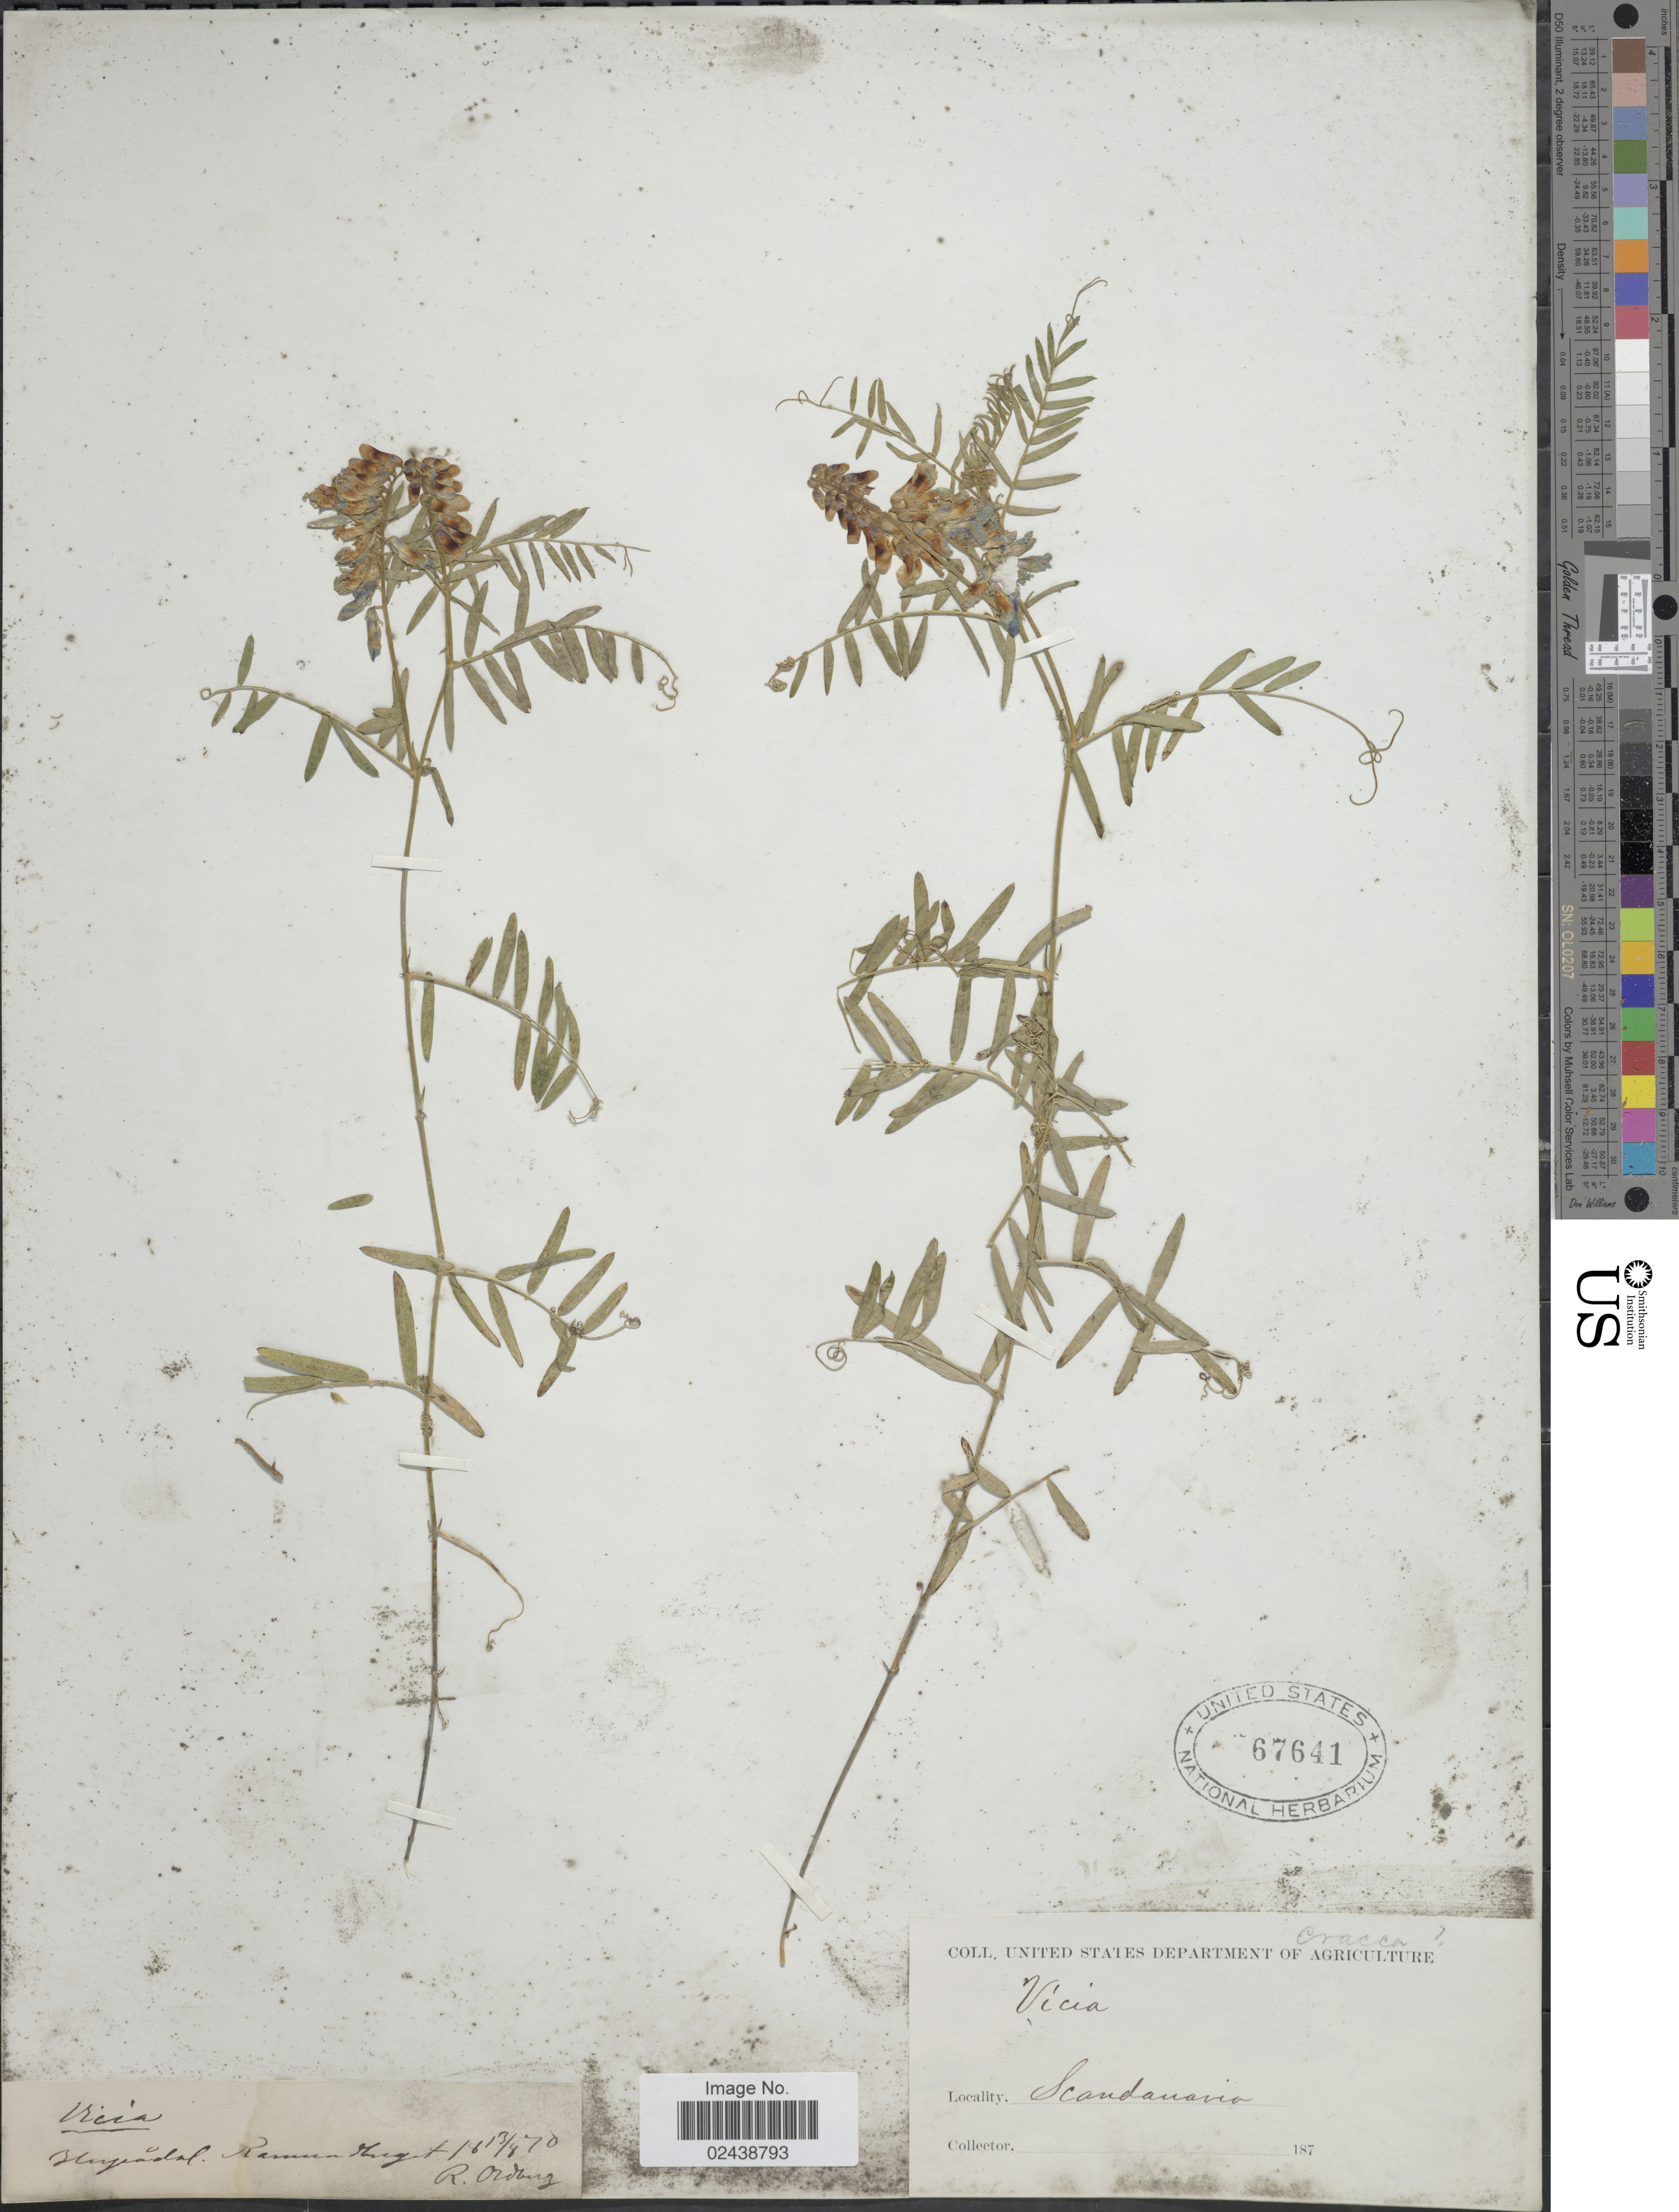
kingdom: Plantae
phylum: Tracheophyta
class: Magnoliopsida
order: Fabales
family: Fabaceae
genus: Vicia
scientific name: Vicia cracca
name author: L.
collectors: R. Oldberg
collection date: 1870-08-13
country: Sweden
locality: Herjadal. Ramven berget [interpreted] Scandanavia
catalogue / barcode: US 67641